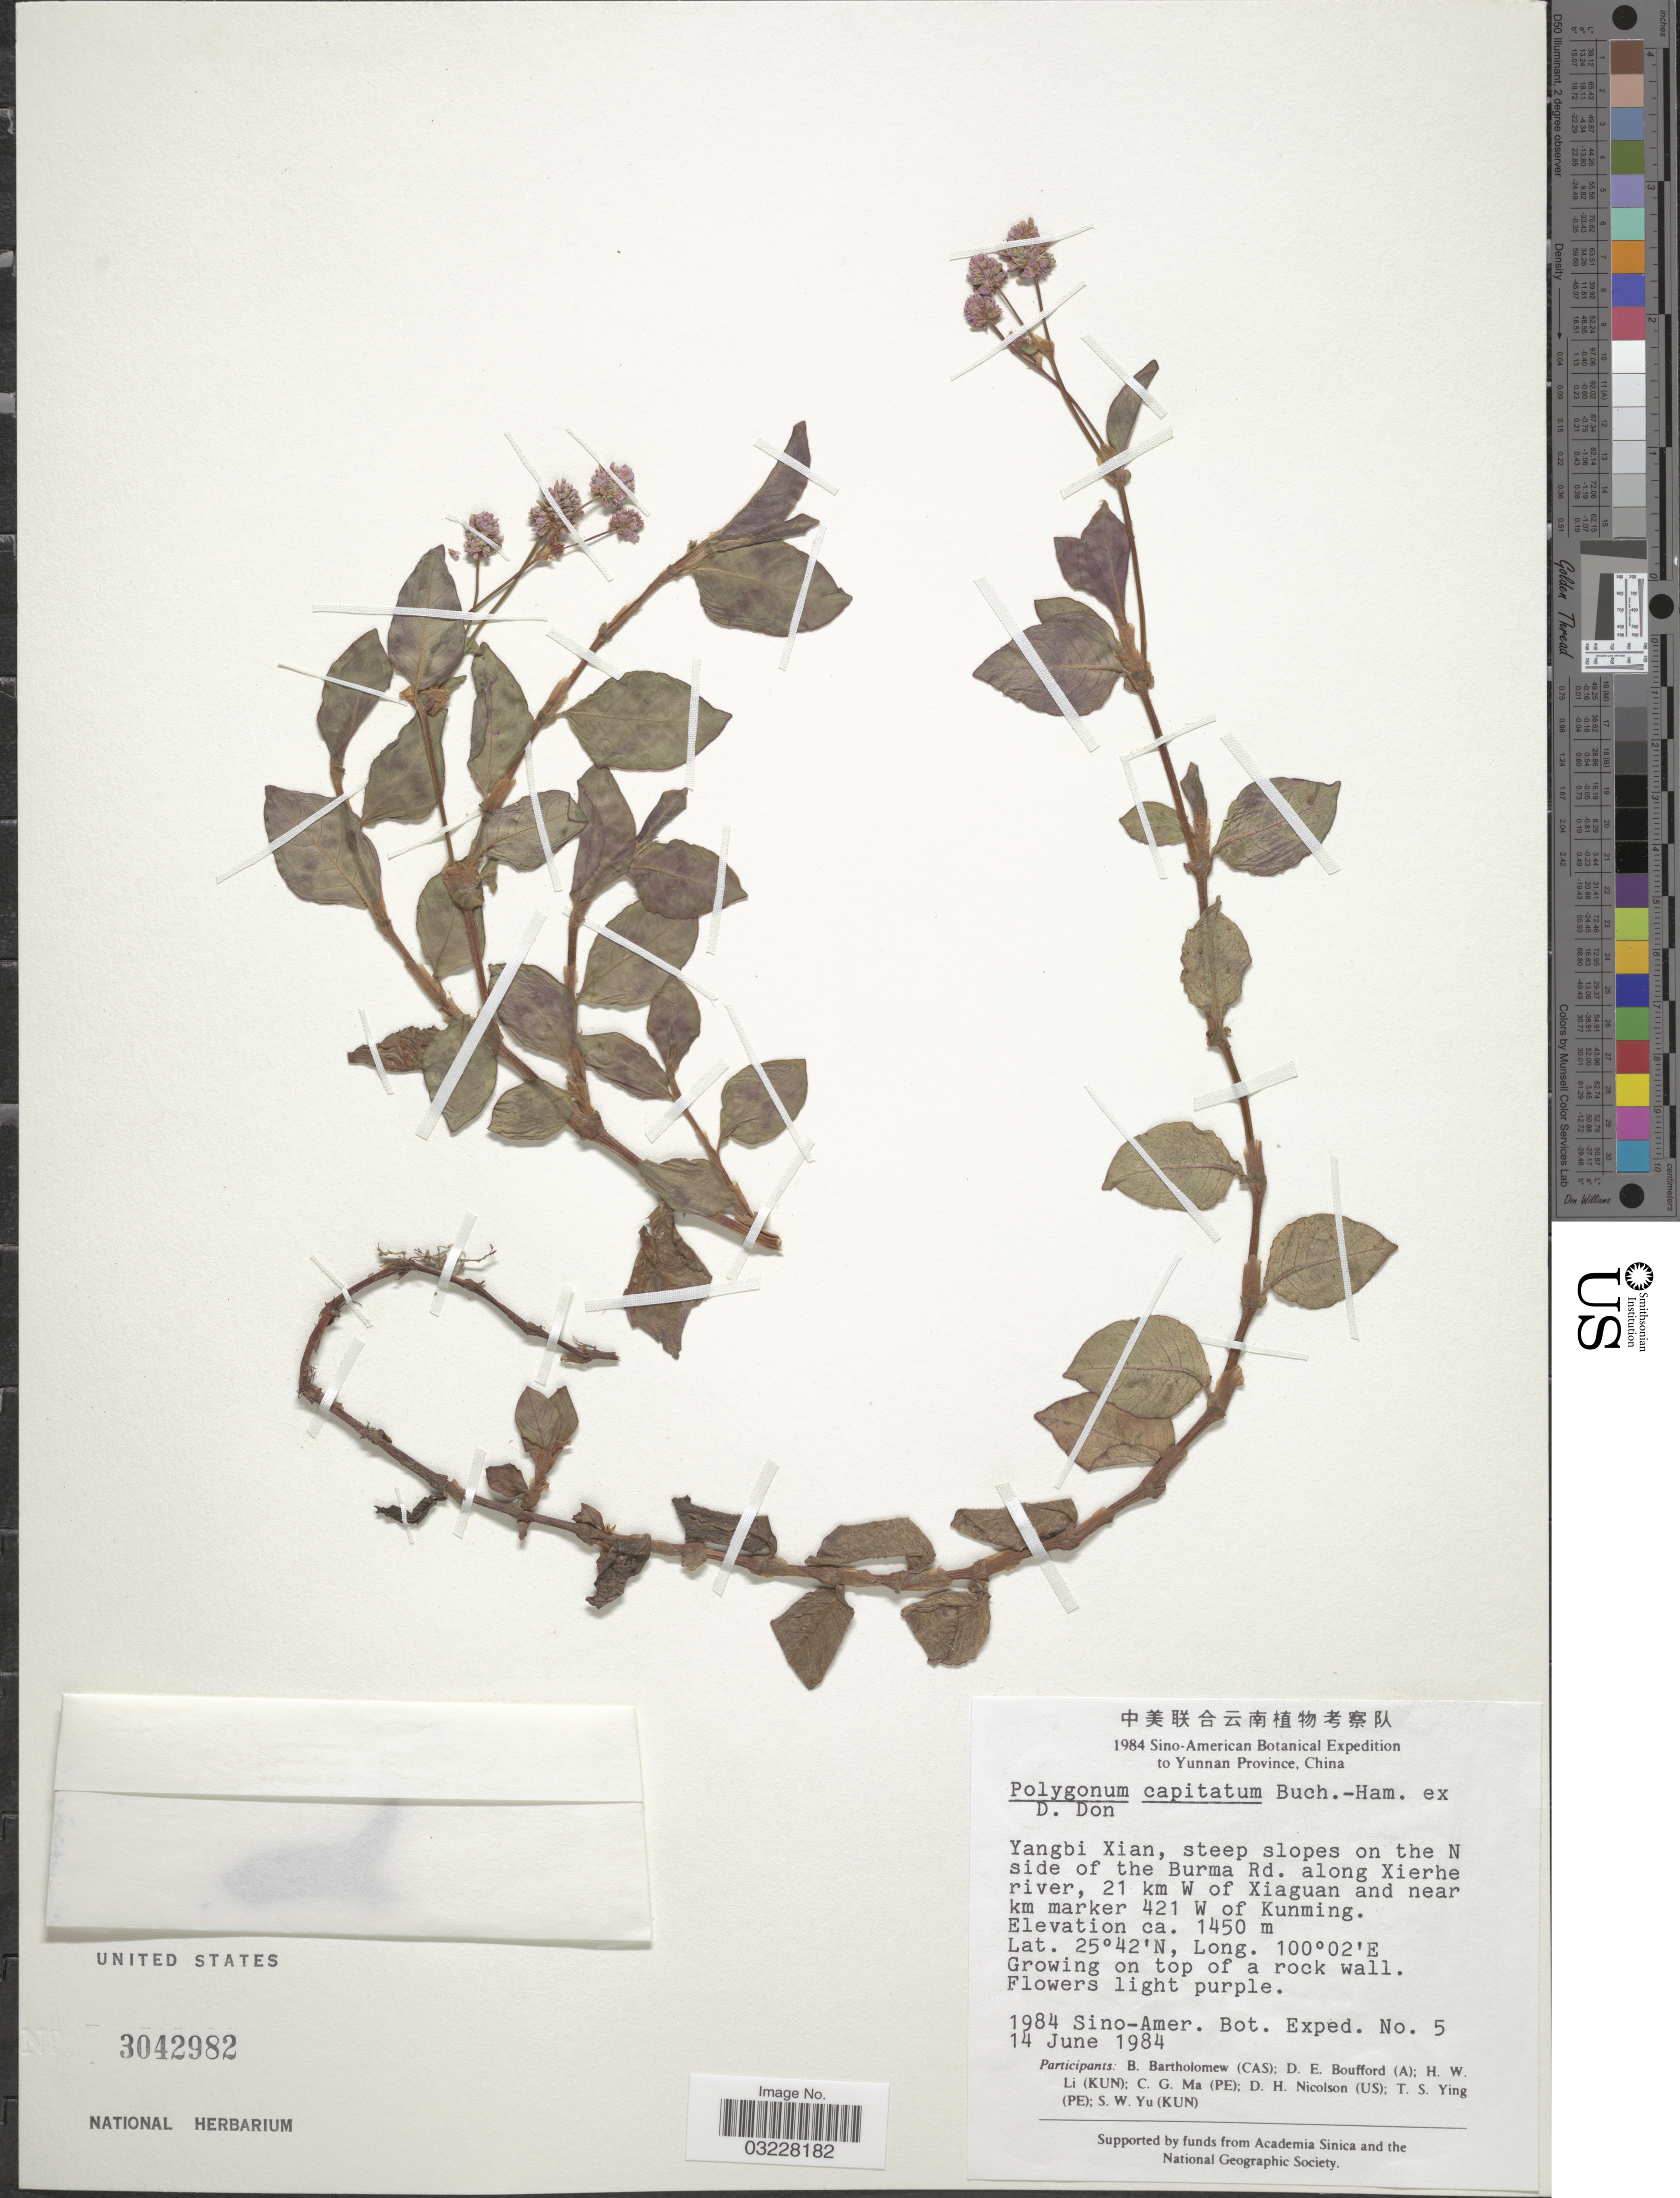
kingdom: Plantae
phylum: Tracheophyta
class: Magnoliopsida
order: Caryophyllales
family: Polygonaceae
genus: Polygonum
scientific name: Polygonum capitatum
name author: Buch.-Ham. ex D. Don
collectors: Sino-Amer. Bot. Exped. 1984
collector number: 5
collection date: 1984-06-14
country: China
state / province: Yunnan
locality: Yangbi Xian, steep slopes on the N side of the Burma Rd. along Xierhe river, 21 km W of Xiaguan and near km marker 421 W of Kunming.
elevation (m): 1450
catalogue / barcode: US 3042982